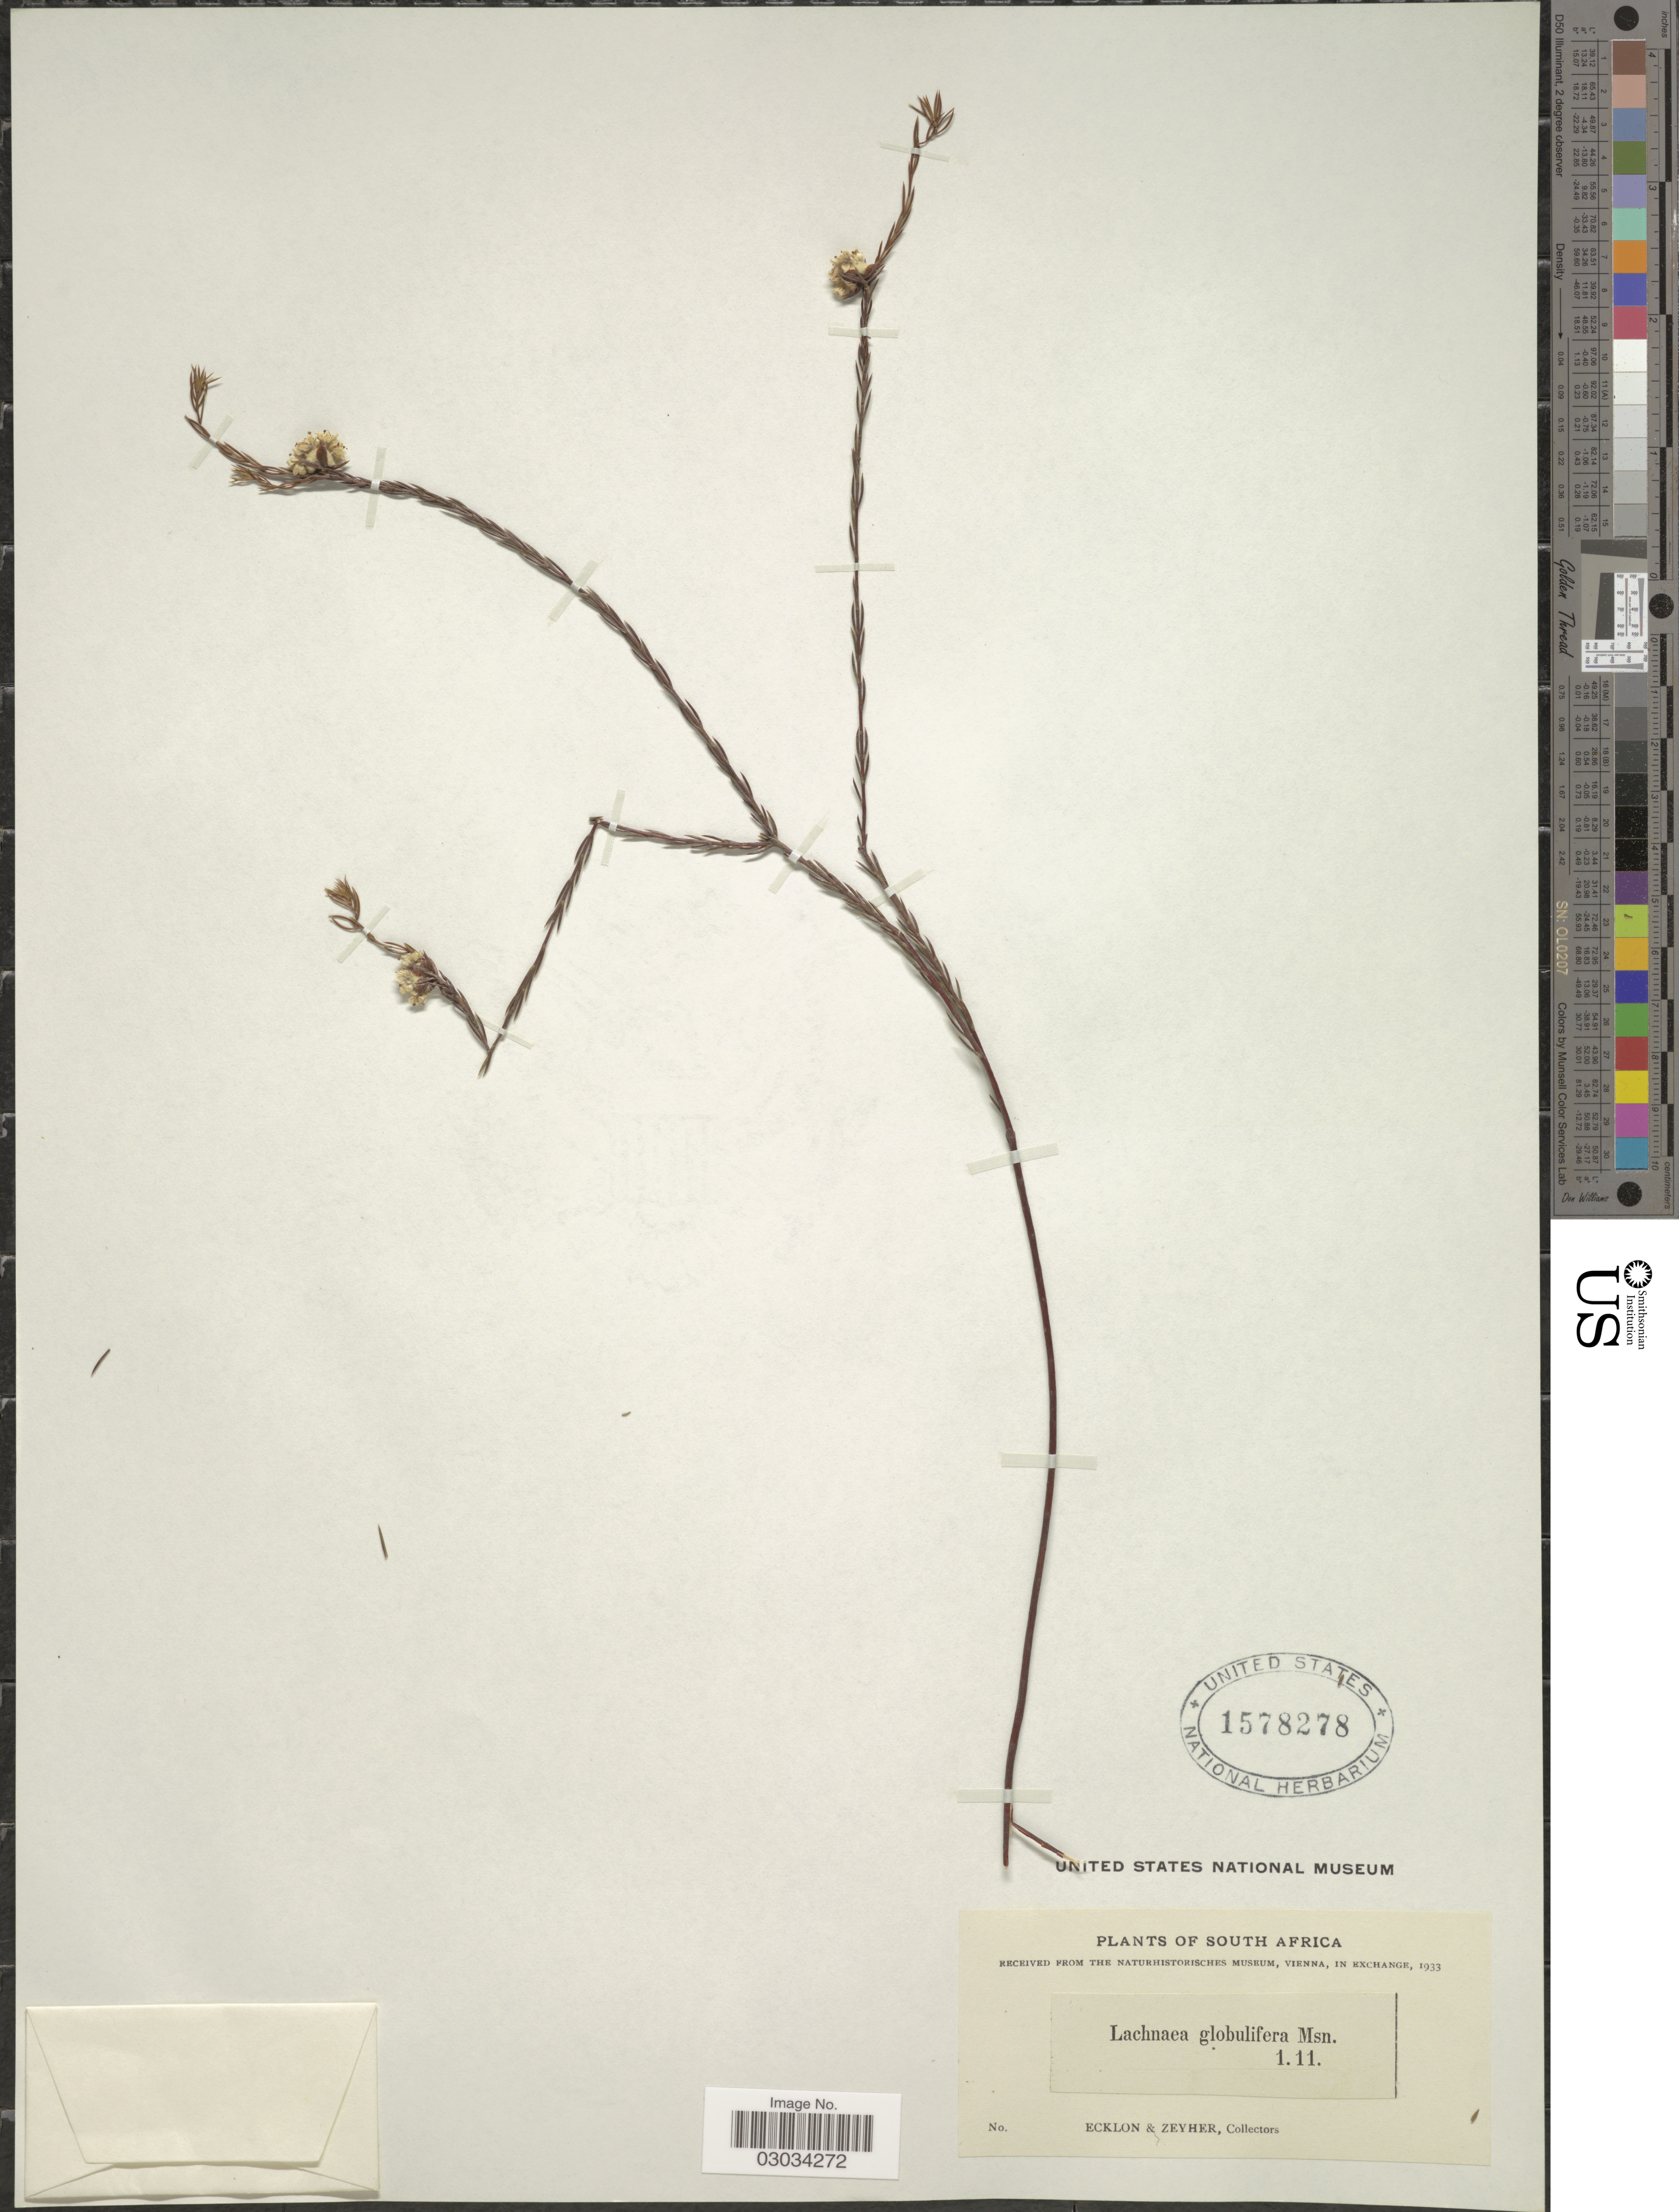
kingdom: Plantae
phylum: Tracheophyta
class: Magnoliopsida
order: Malvales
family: Thymelaeaceae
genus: Lachnaea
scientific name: Lachnaea globulifera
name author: Meisn.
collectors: -. Ecklon & -. Zeyher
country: South Africa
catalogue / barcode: US 1578278